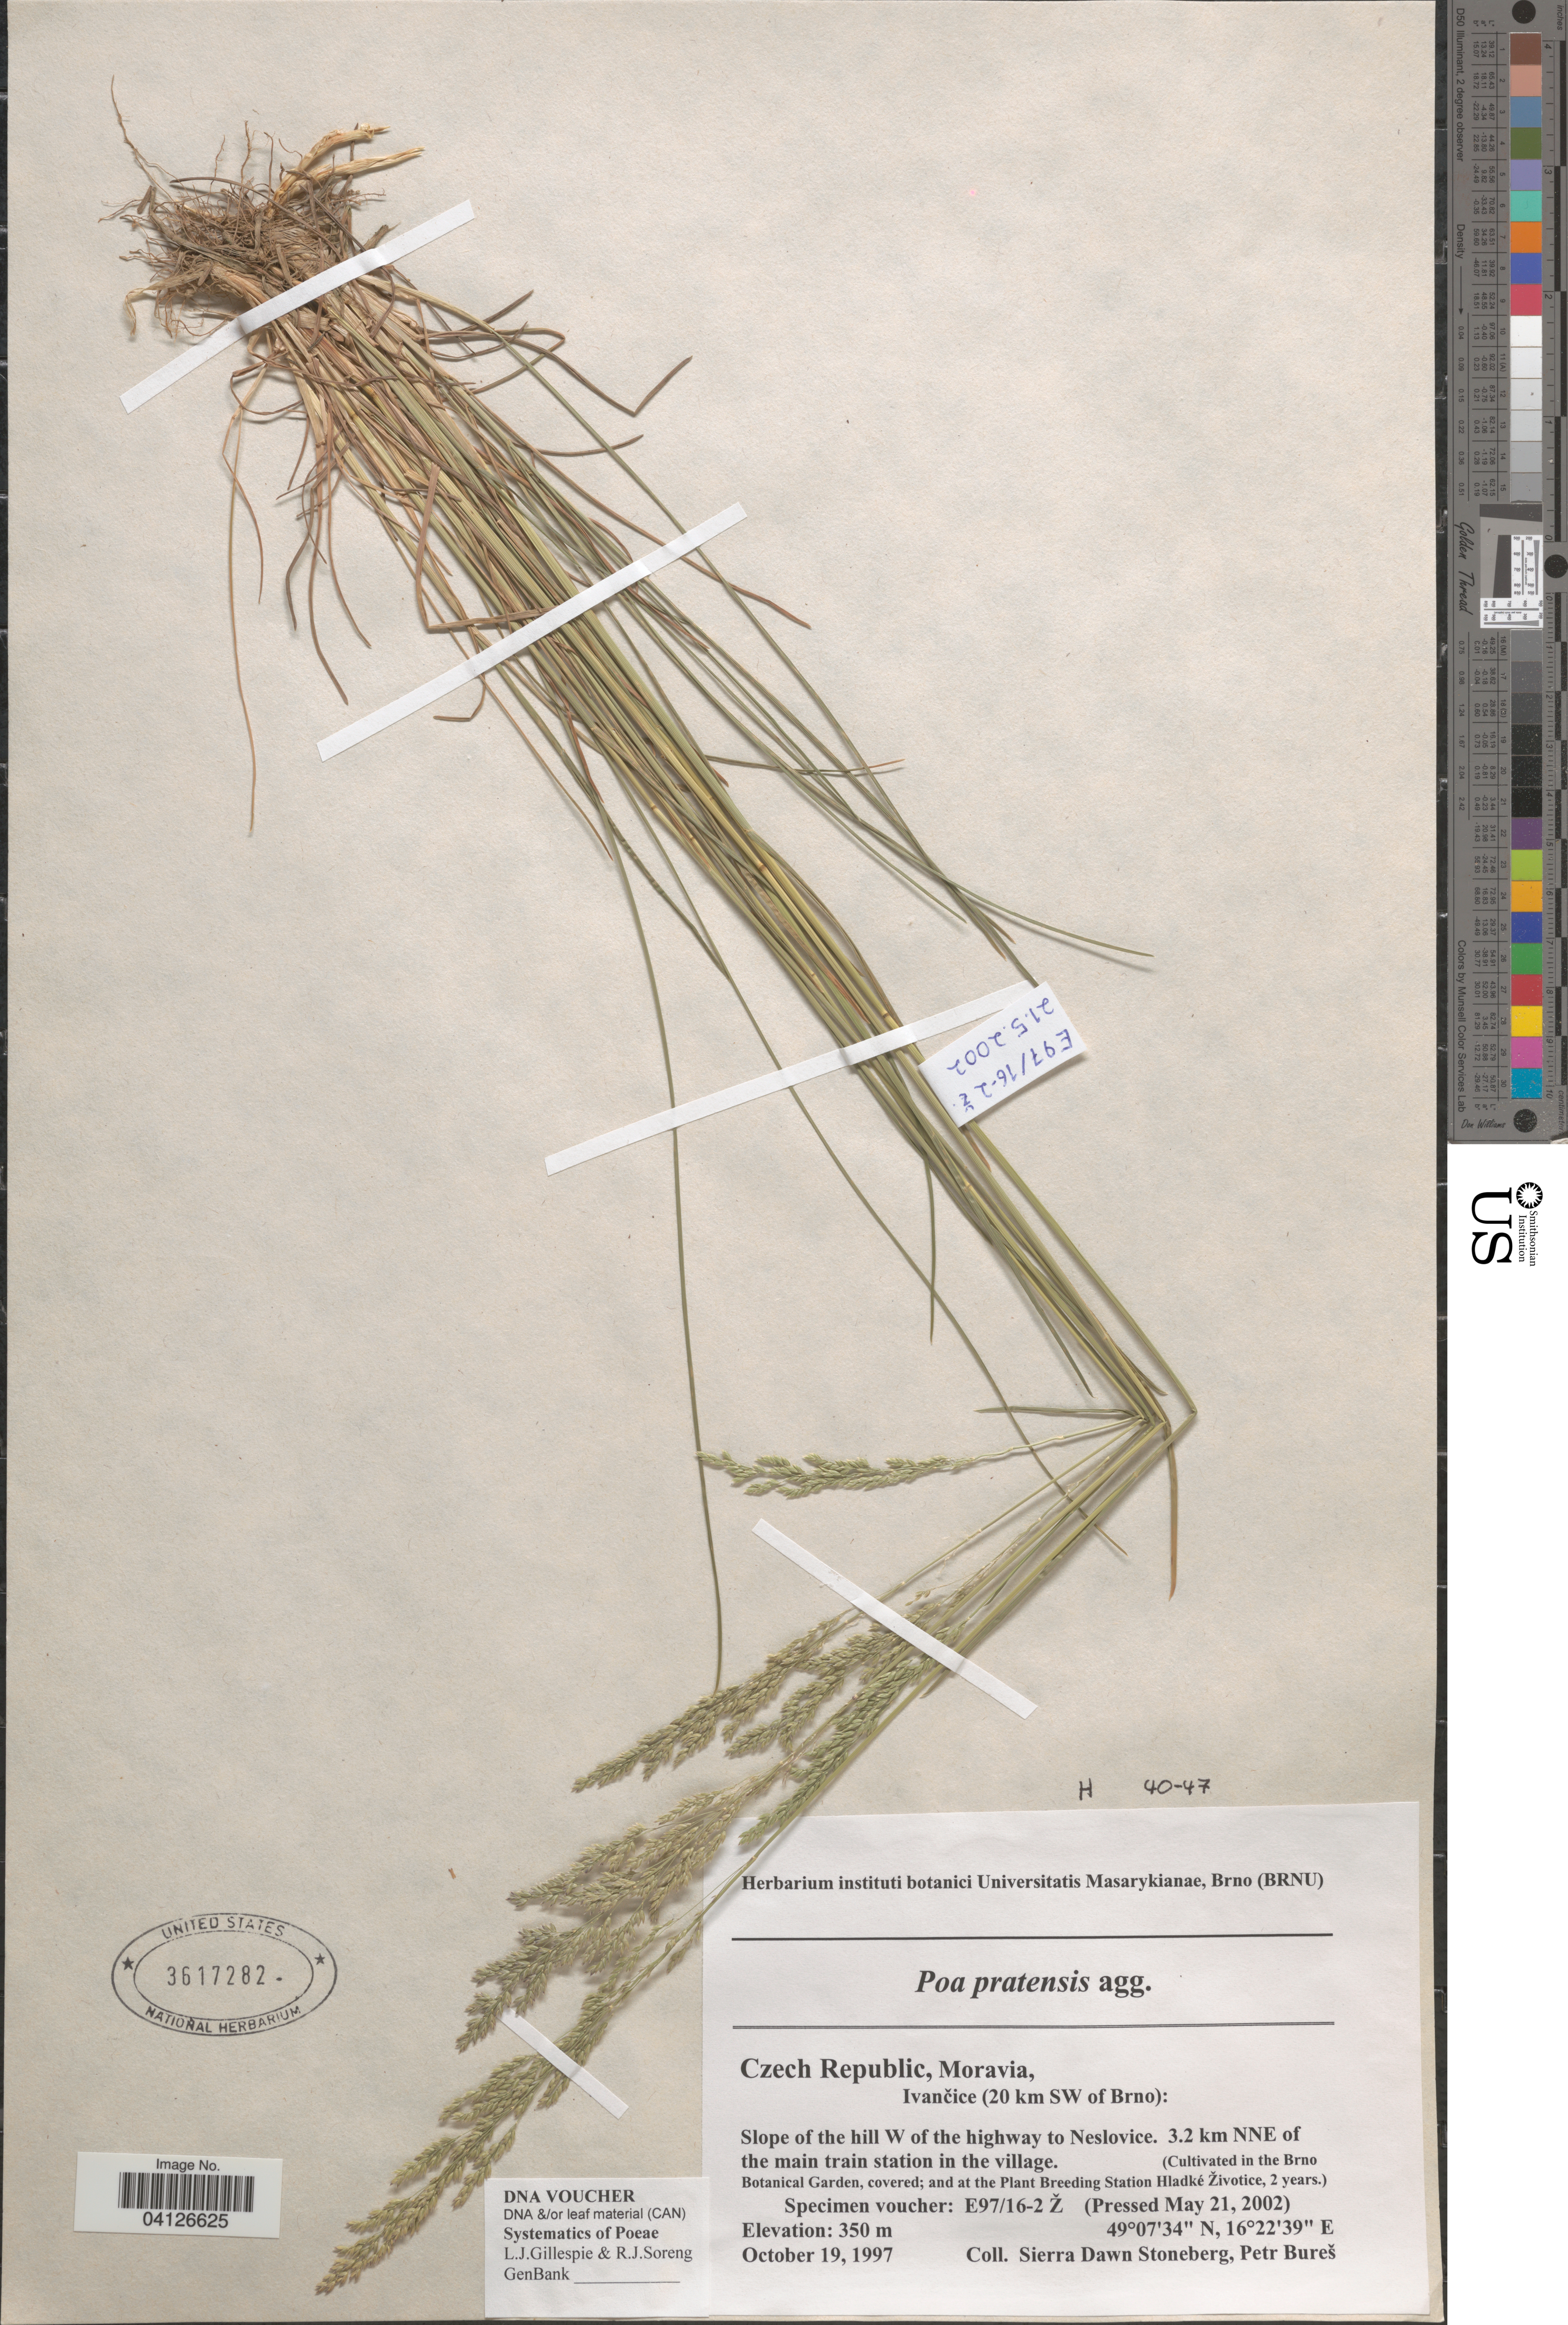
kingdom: Plantae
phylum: Tracheophyta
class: Liliopsida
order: Poales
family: Poaceae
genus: Poa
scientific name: Poa pratensis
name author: L.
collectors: Ex herb. instituti botanici Universitatis Masarykianae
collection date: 2002-05-21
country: Czechia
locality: (Cultivated in the Brno Botanical Garden, covered; and at the Plant Breeding Station Hladké Životice, 2 years.).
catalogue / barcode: US 3617282